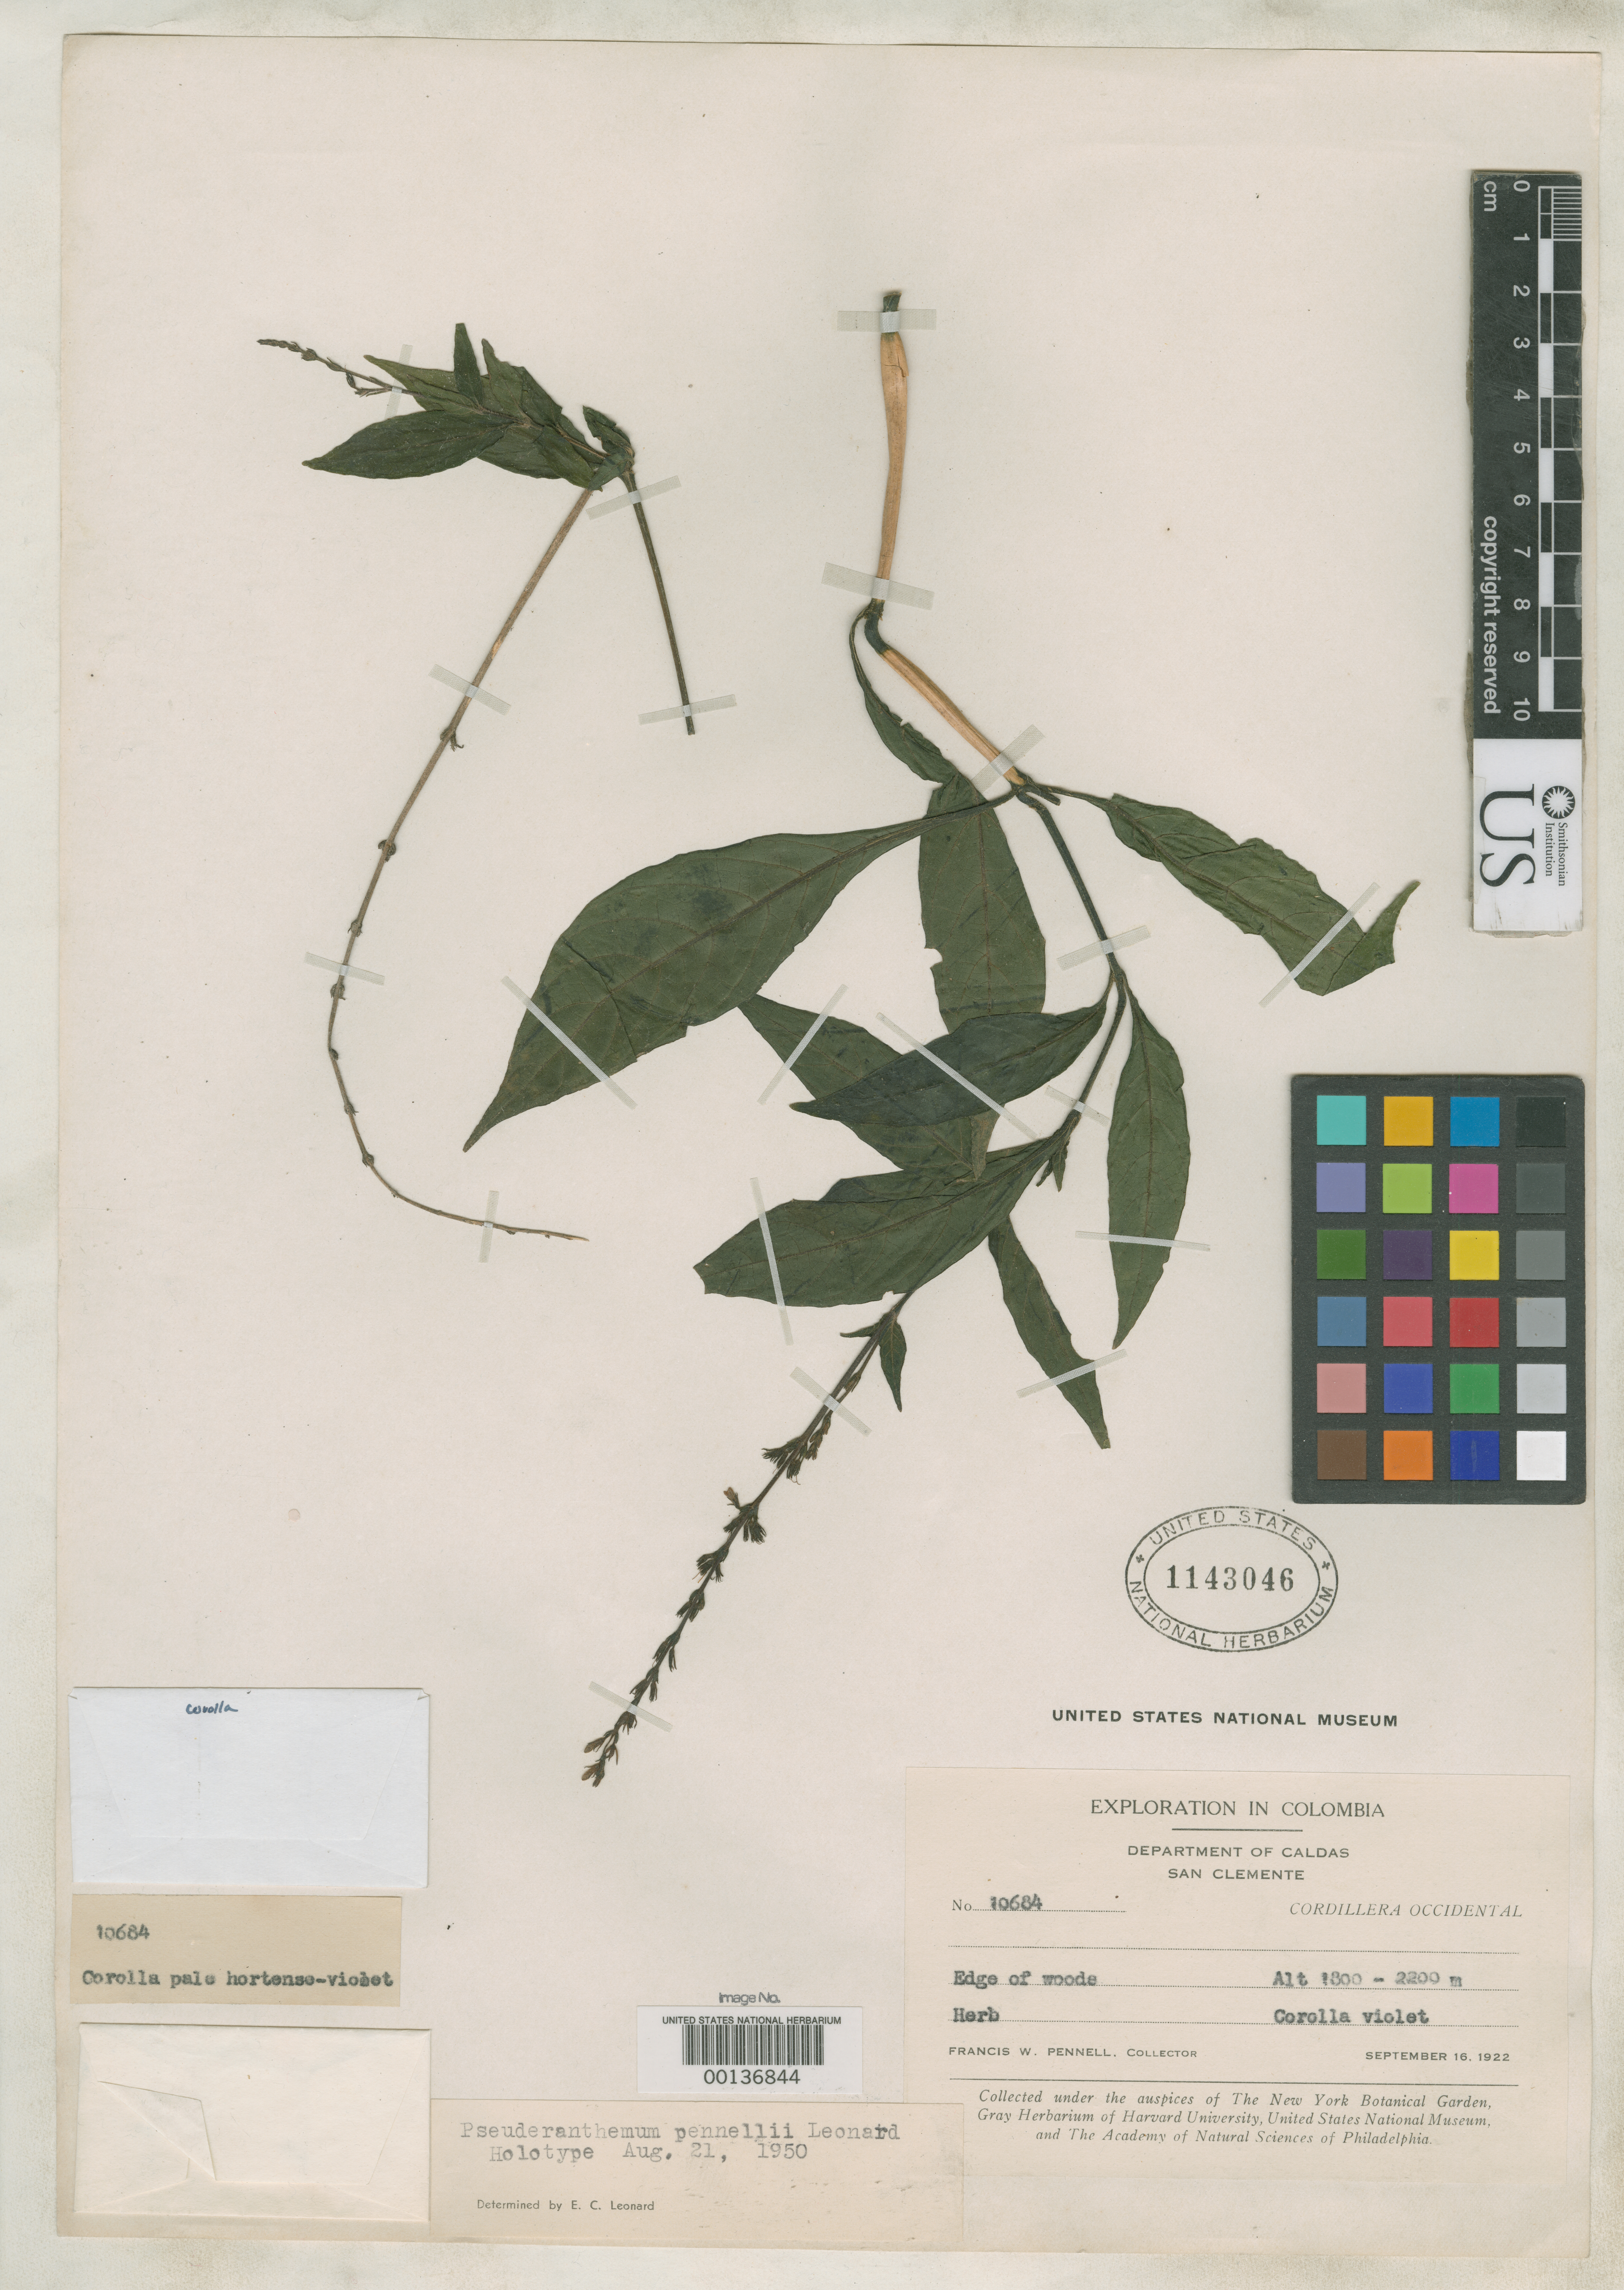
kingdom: Plantae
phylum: Tracheophyta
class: Magnoliopsida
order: Lamiales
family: Acanthaceae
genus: Pseuderanthemum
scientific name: Pseuderanthemum pennellii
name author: Leonard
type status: Holotype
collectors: F. W. Pennell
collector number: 10684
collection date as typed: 16 Sep 1922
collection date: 1922-09-16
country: Colombia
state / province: Caldas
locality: San Clemente.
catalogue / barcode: US 1143046